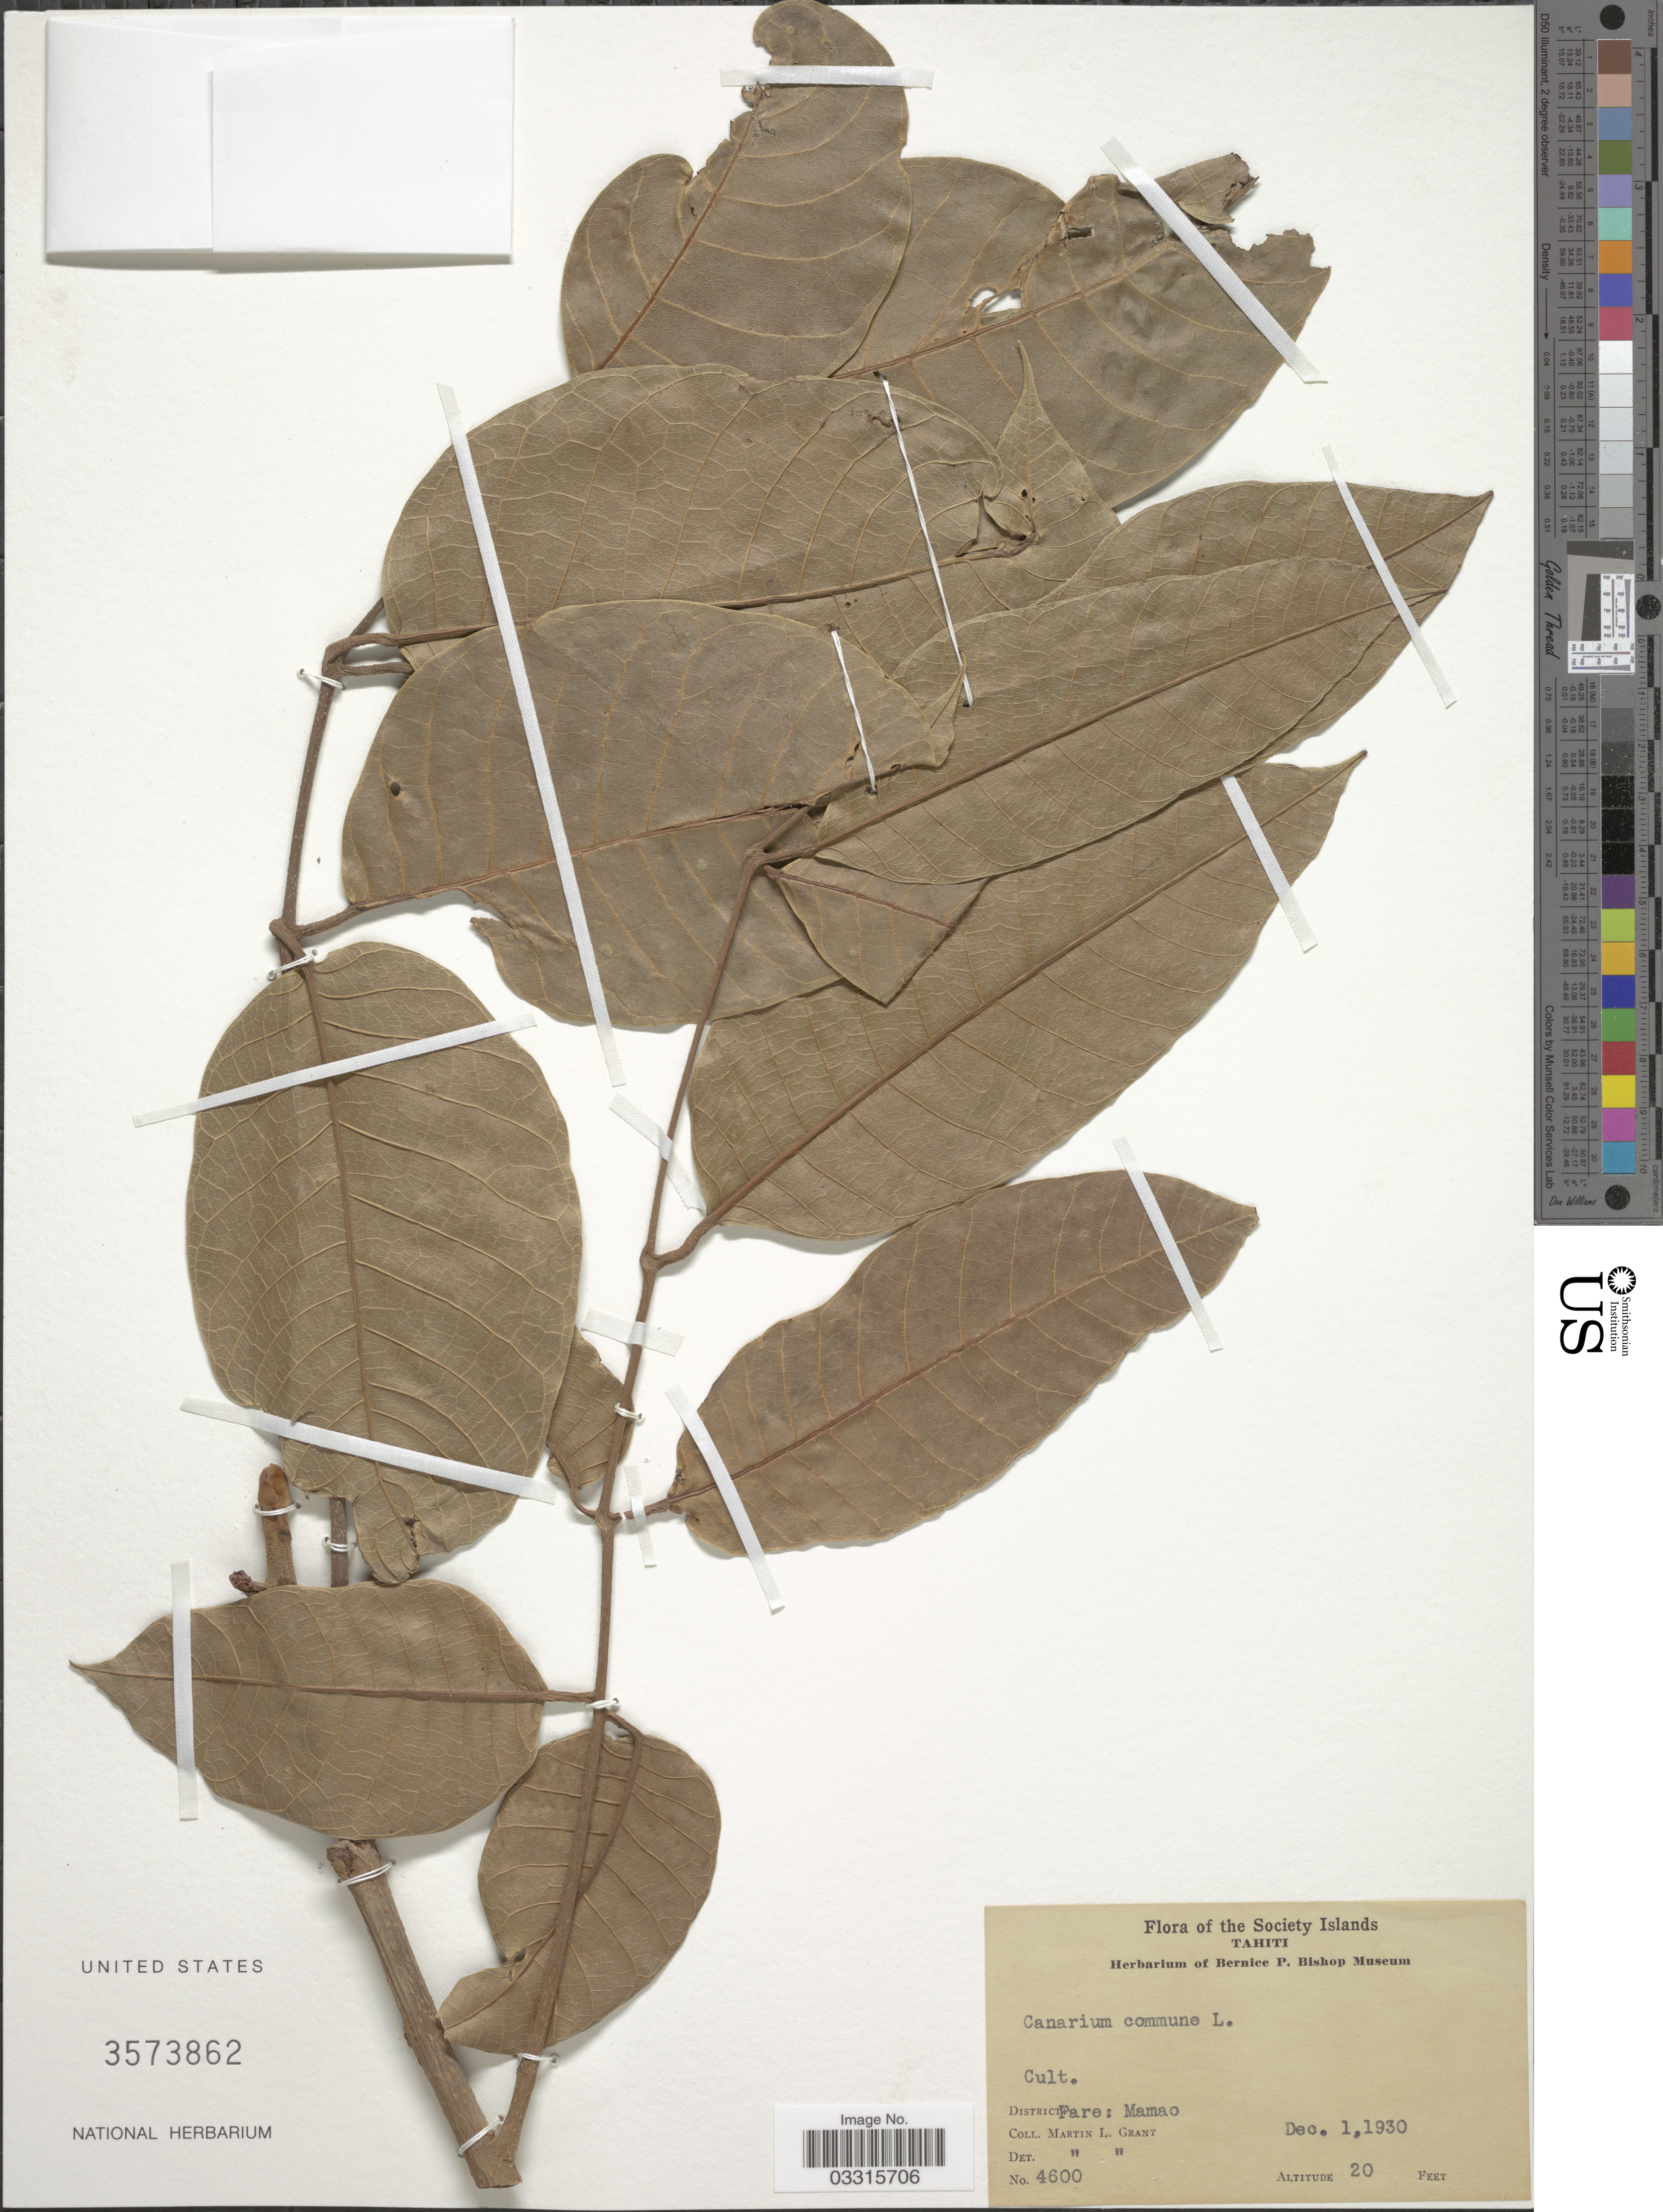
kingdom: Plantae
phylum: Tracheophyta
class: Magnoliopsida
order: Sapindales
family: Burseraceae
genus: Canarium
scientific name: Canarium commune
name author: L.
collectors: M. L. Grant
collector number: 4600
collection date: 1930-12-01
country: French Polynesia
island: Tahiti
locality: Society Islands. Tahiti. District: Fare: Mamao.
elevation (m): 6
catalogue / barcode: US 3573862